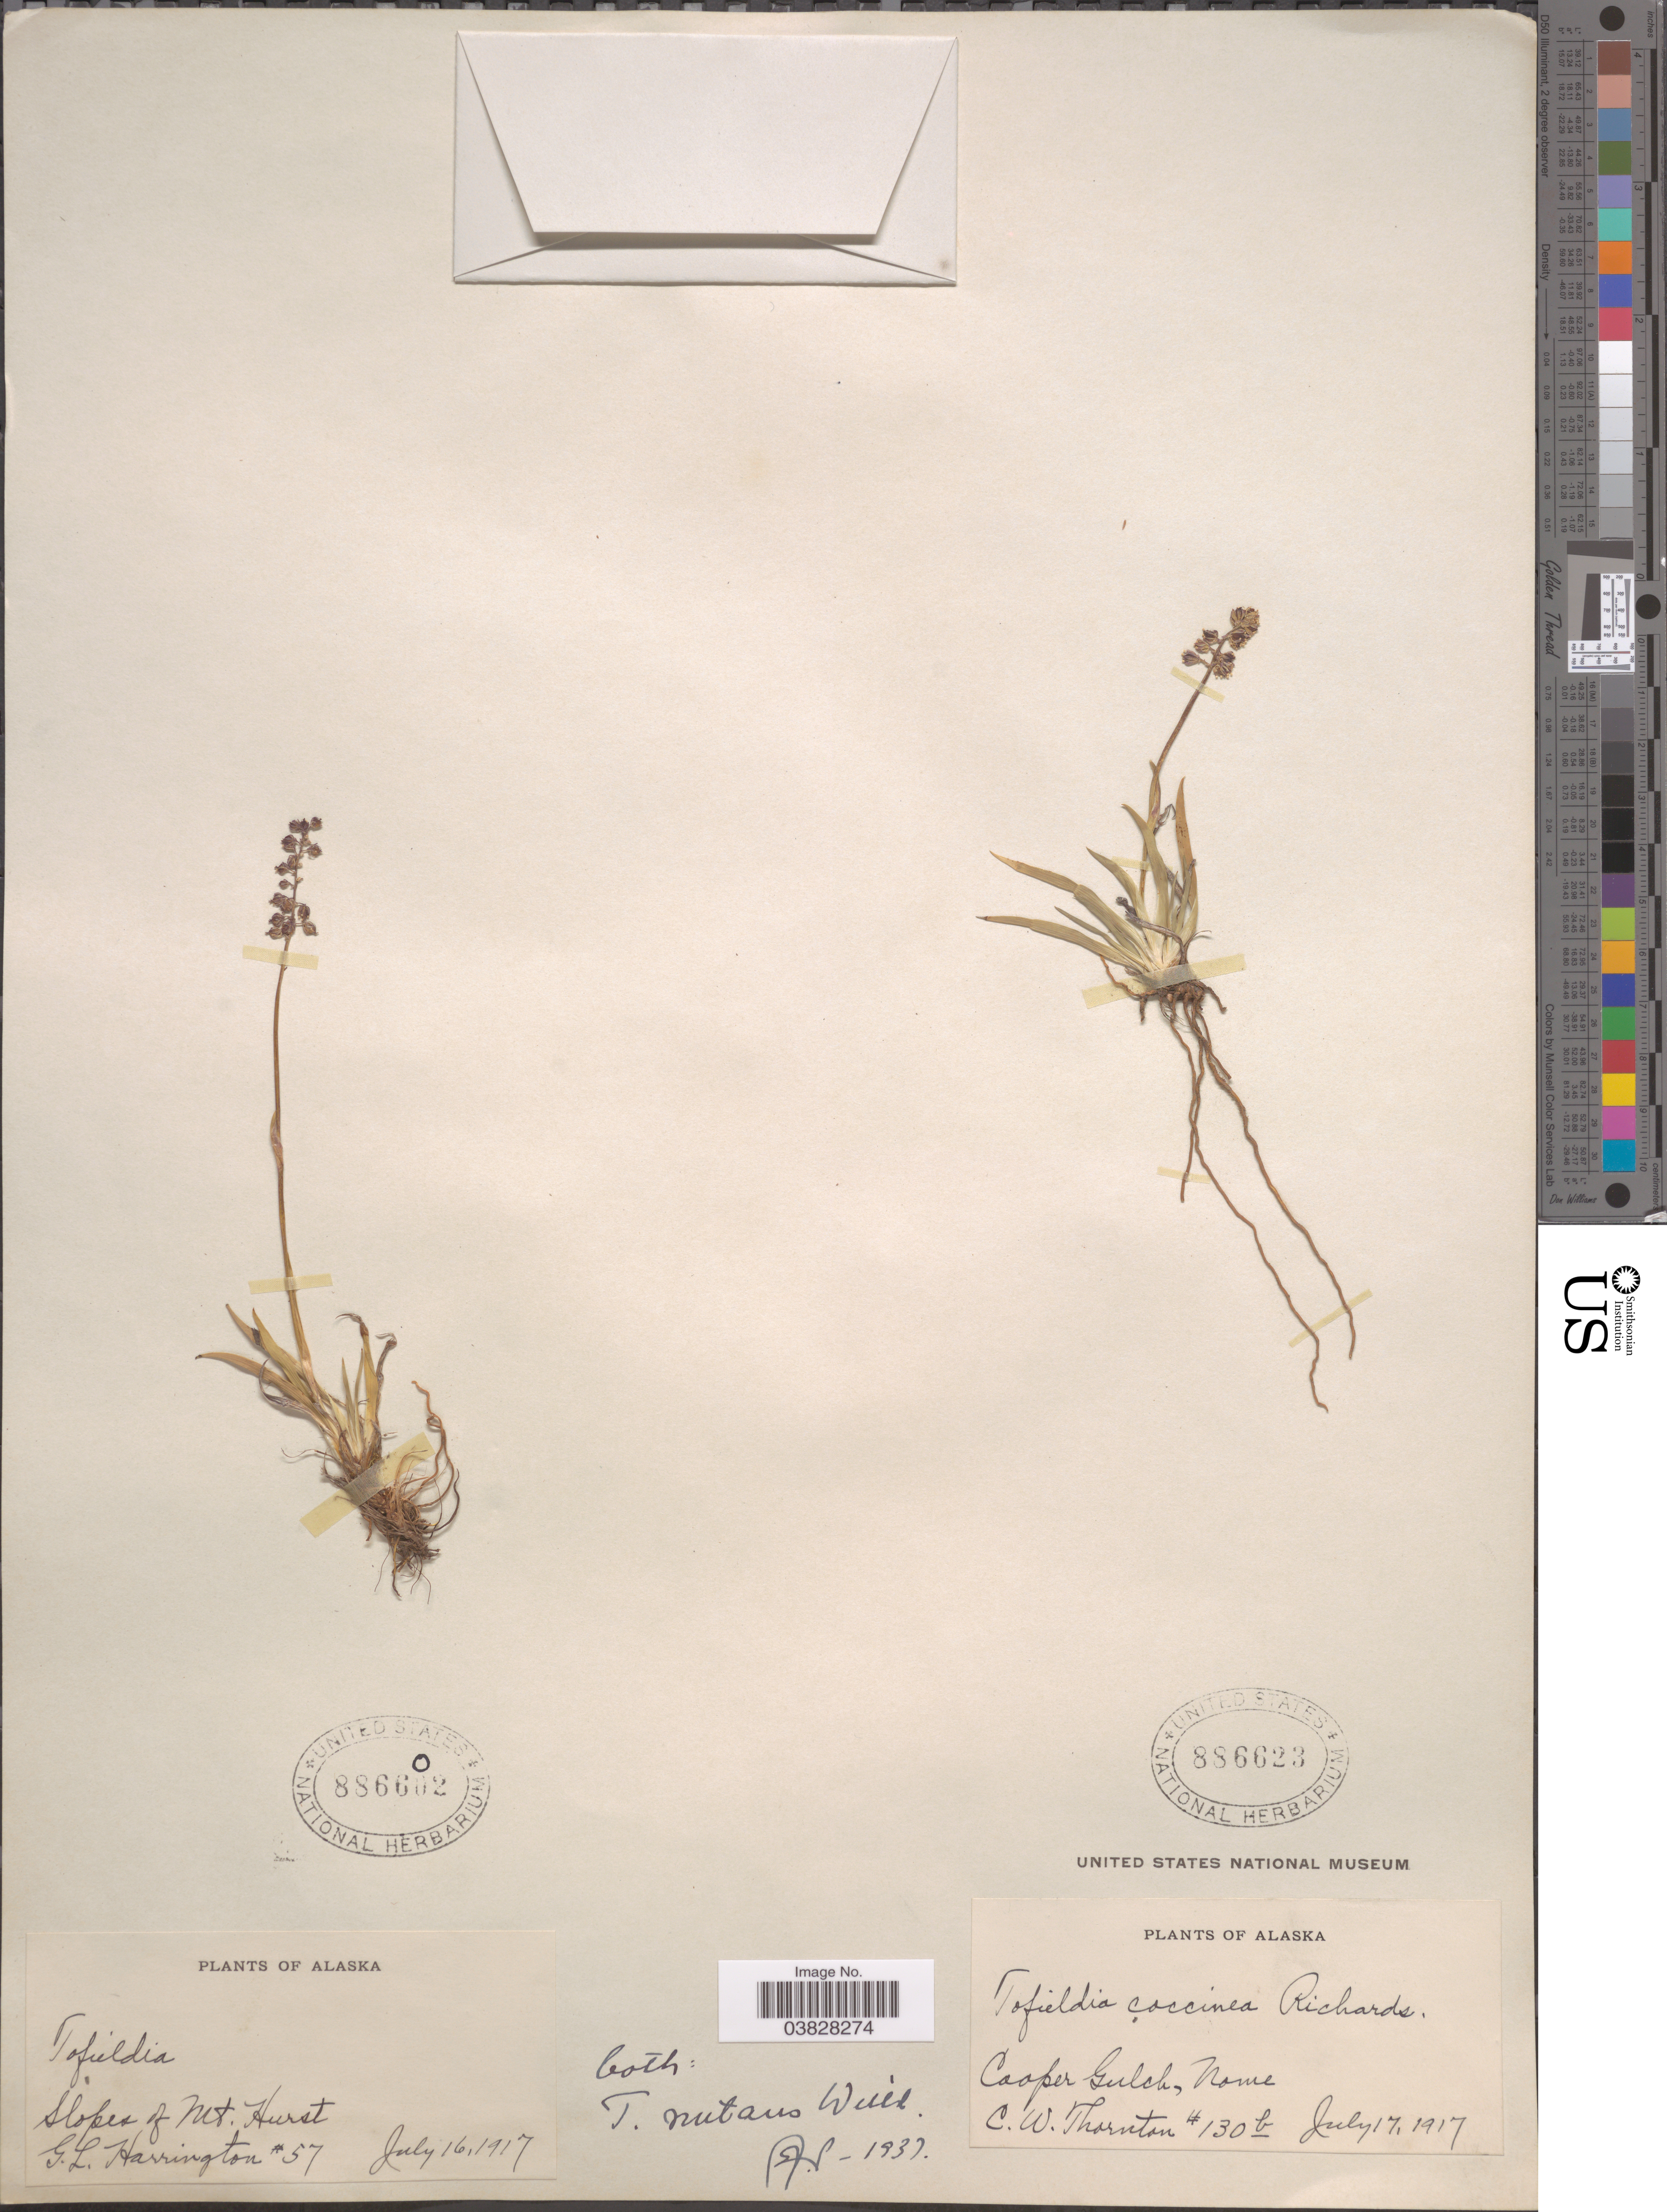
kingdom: Plantae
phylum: Tracheophyta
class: Liliopsida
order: Alismatales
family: Tofieldiaceae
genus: Tofieldia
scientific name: Tofieldia coccinea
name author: Richardson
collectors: C. Thornton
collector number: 130b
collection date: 1917-07-17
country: United States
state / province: Alaska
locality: Cooper Gulch, Nome.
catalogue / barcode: US 886623-2